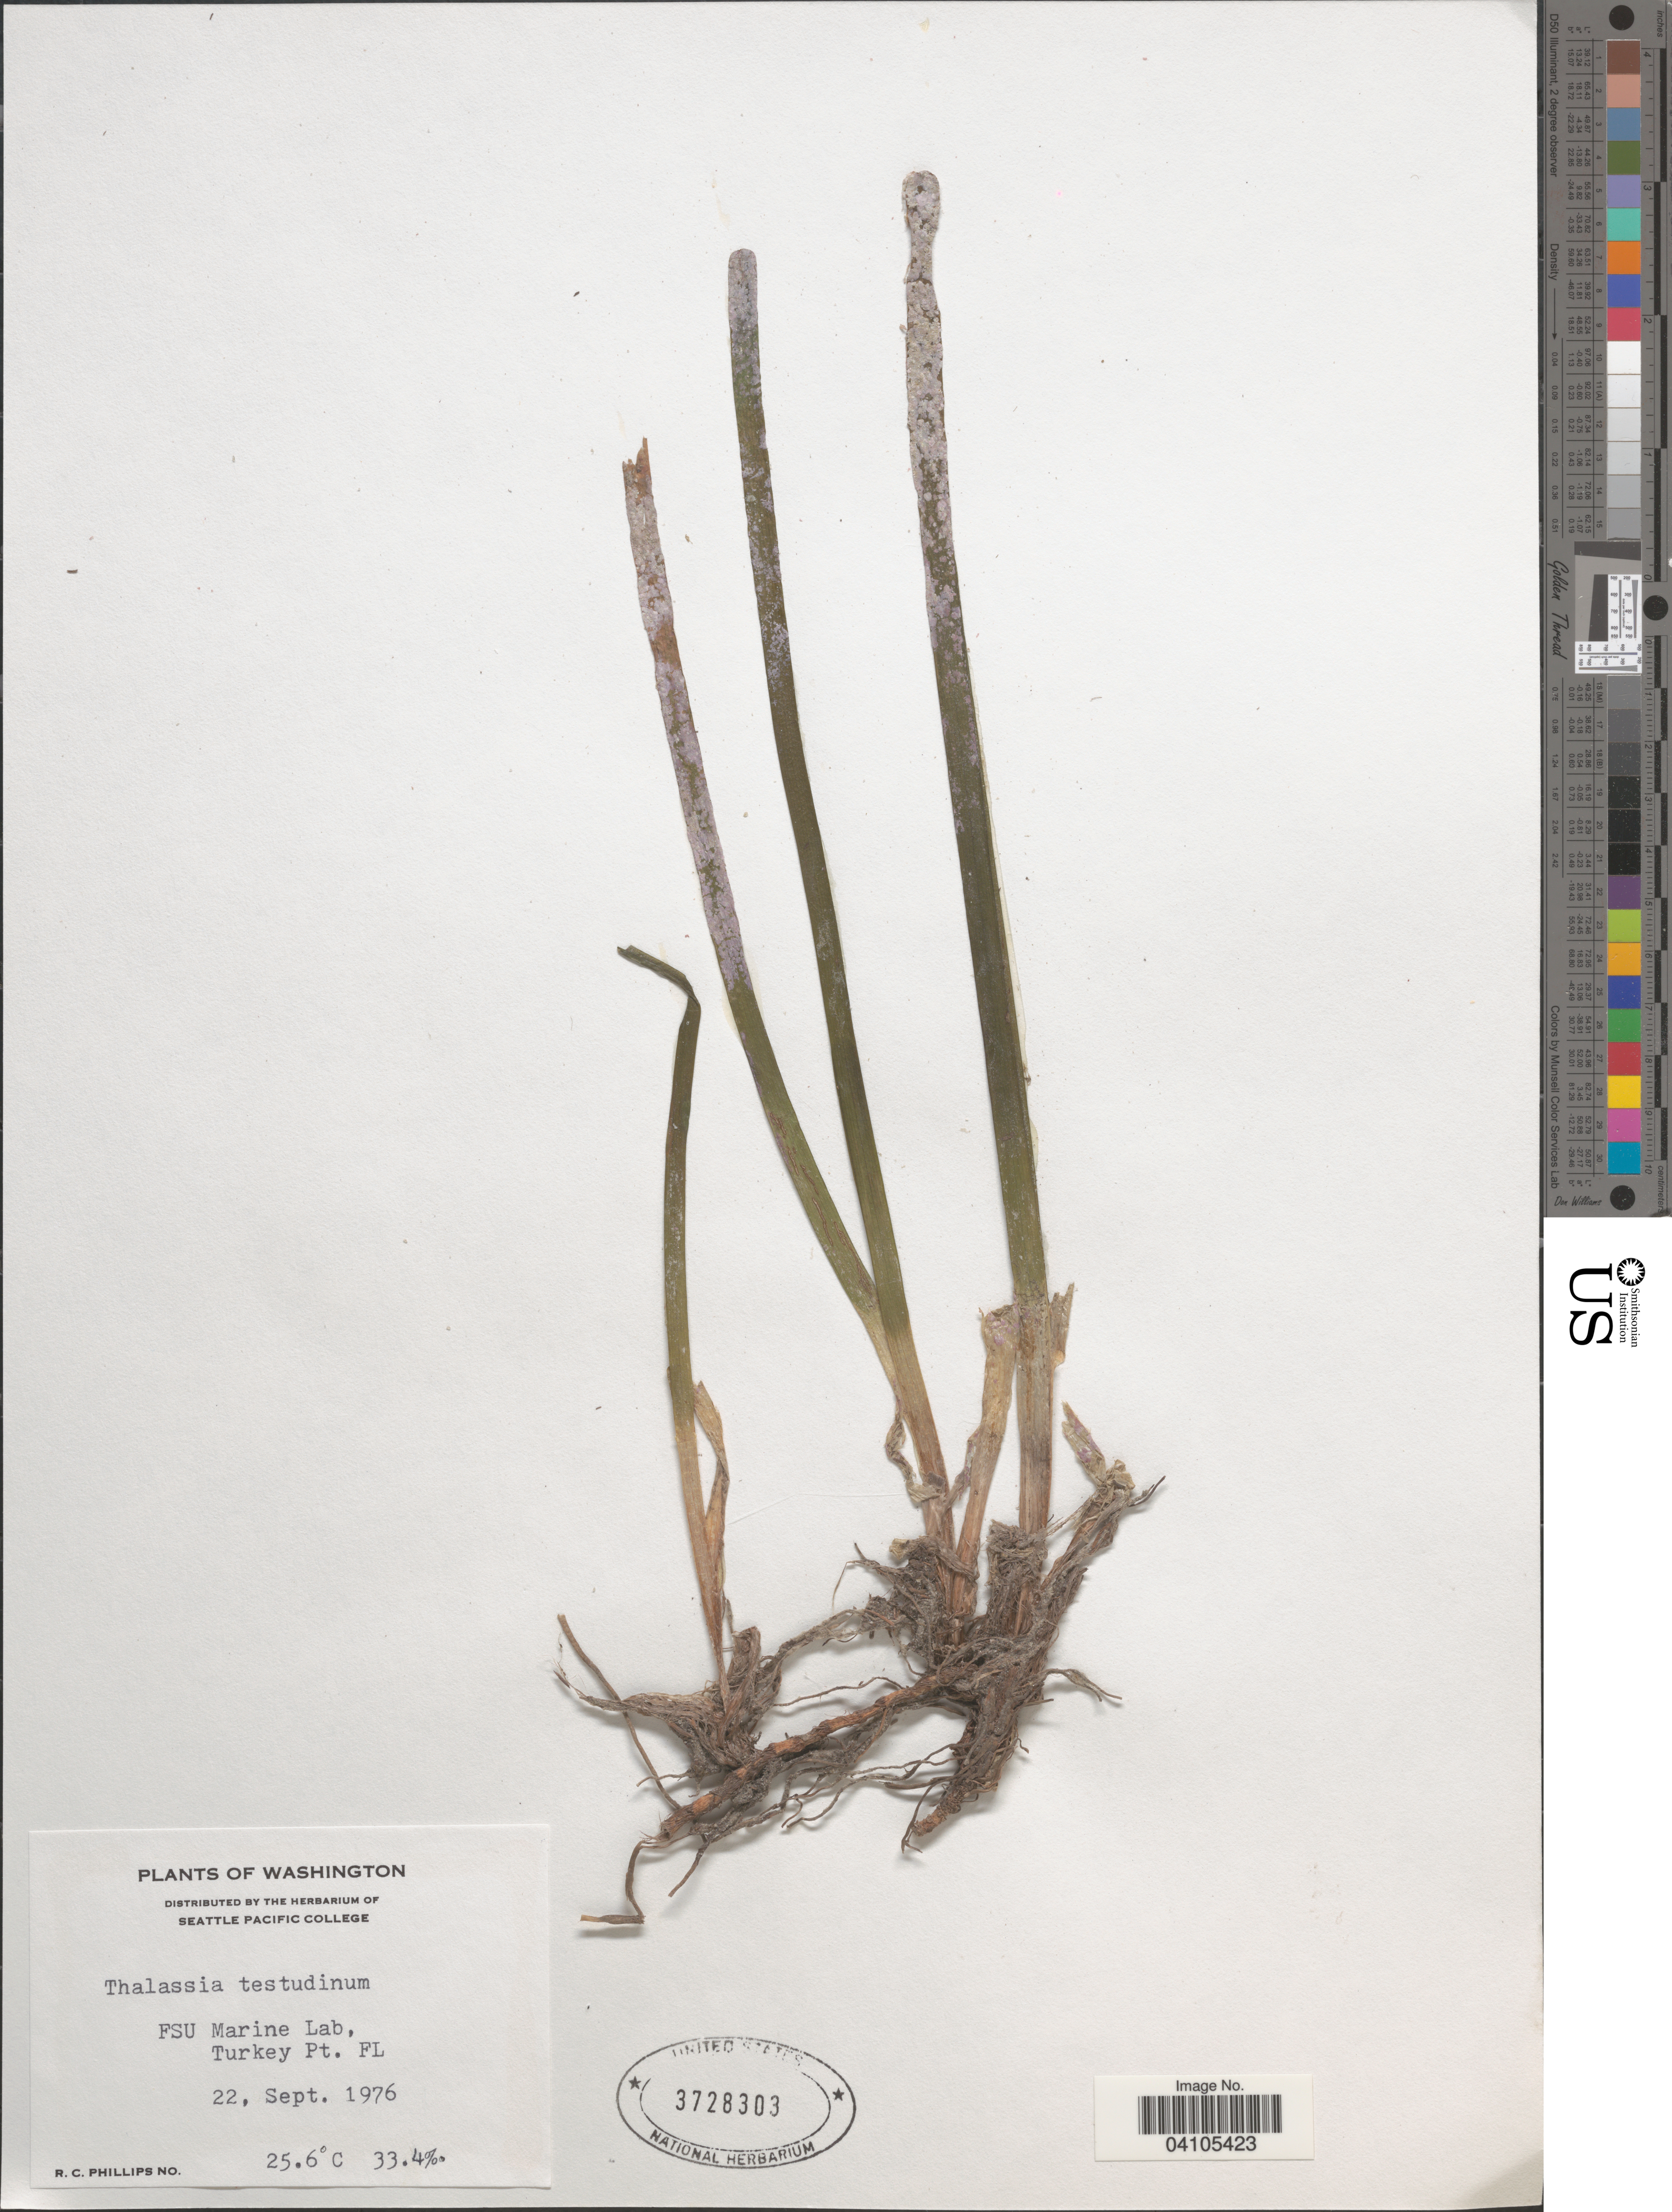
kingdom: Plantae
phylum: Tracheophyta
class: Liliopsida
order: Alismatales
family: Hydrocharitaceae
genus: Thalassia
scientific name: Thalassia testudinum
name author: Banks & Sol. ex K.D. Koenig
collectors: R. C. Phillips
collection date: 1976-09-22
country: United States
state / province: Florida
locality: FSU Marine Lab, Turkey Pt.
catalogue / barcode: US 3728303